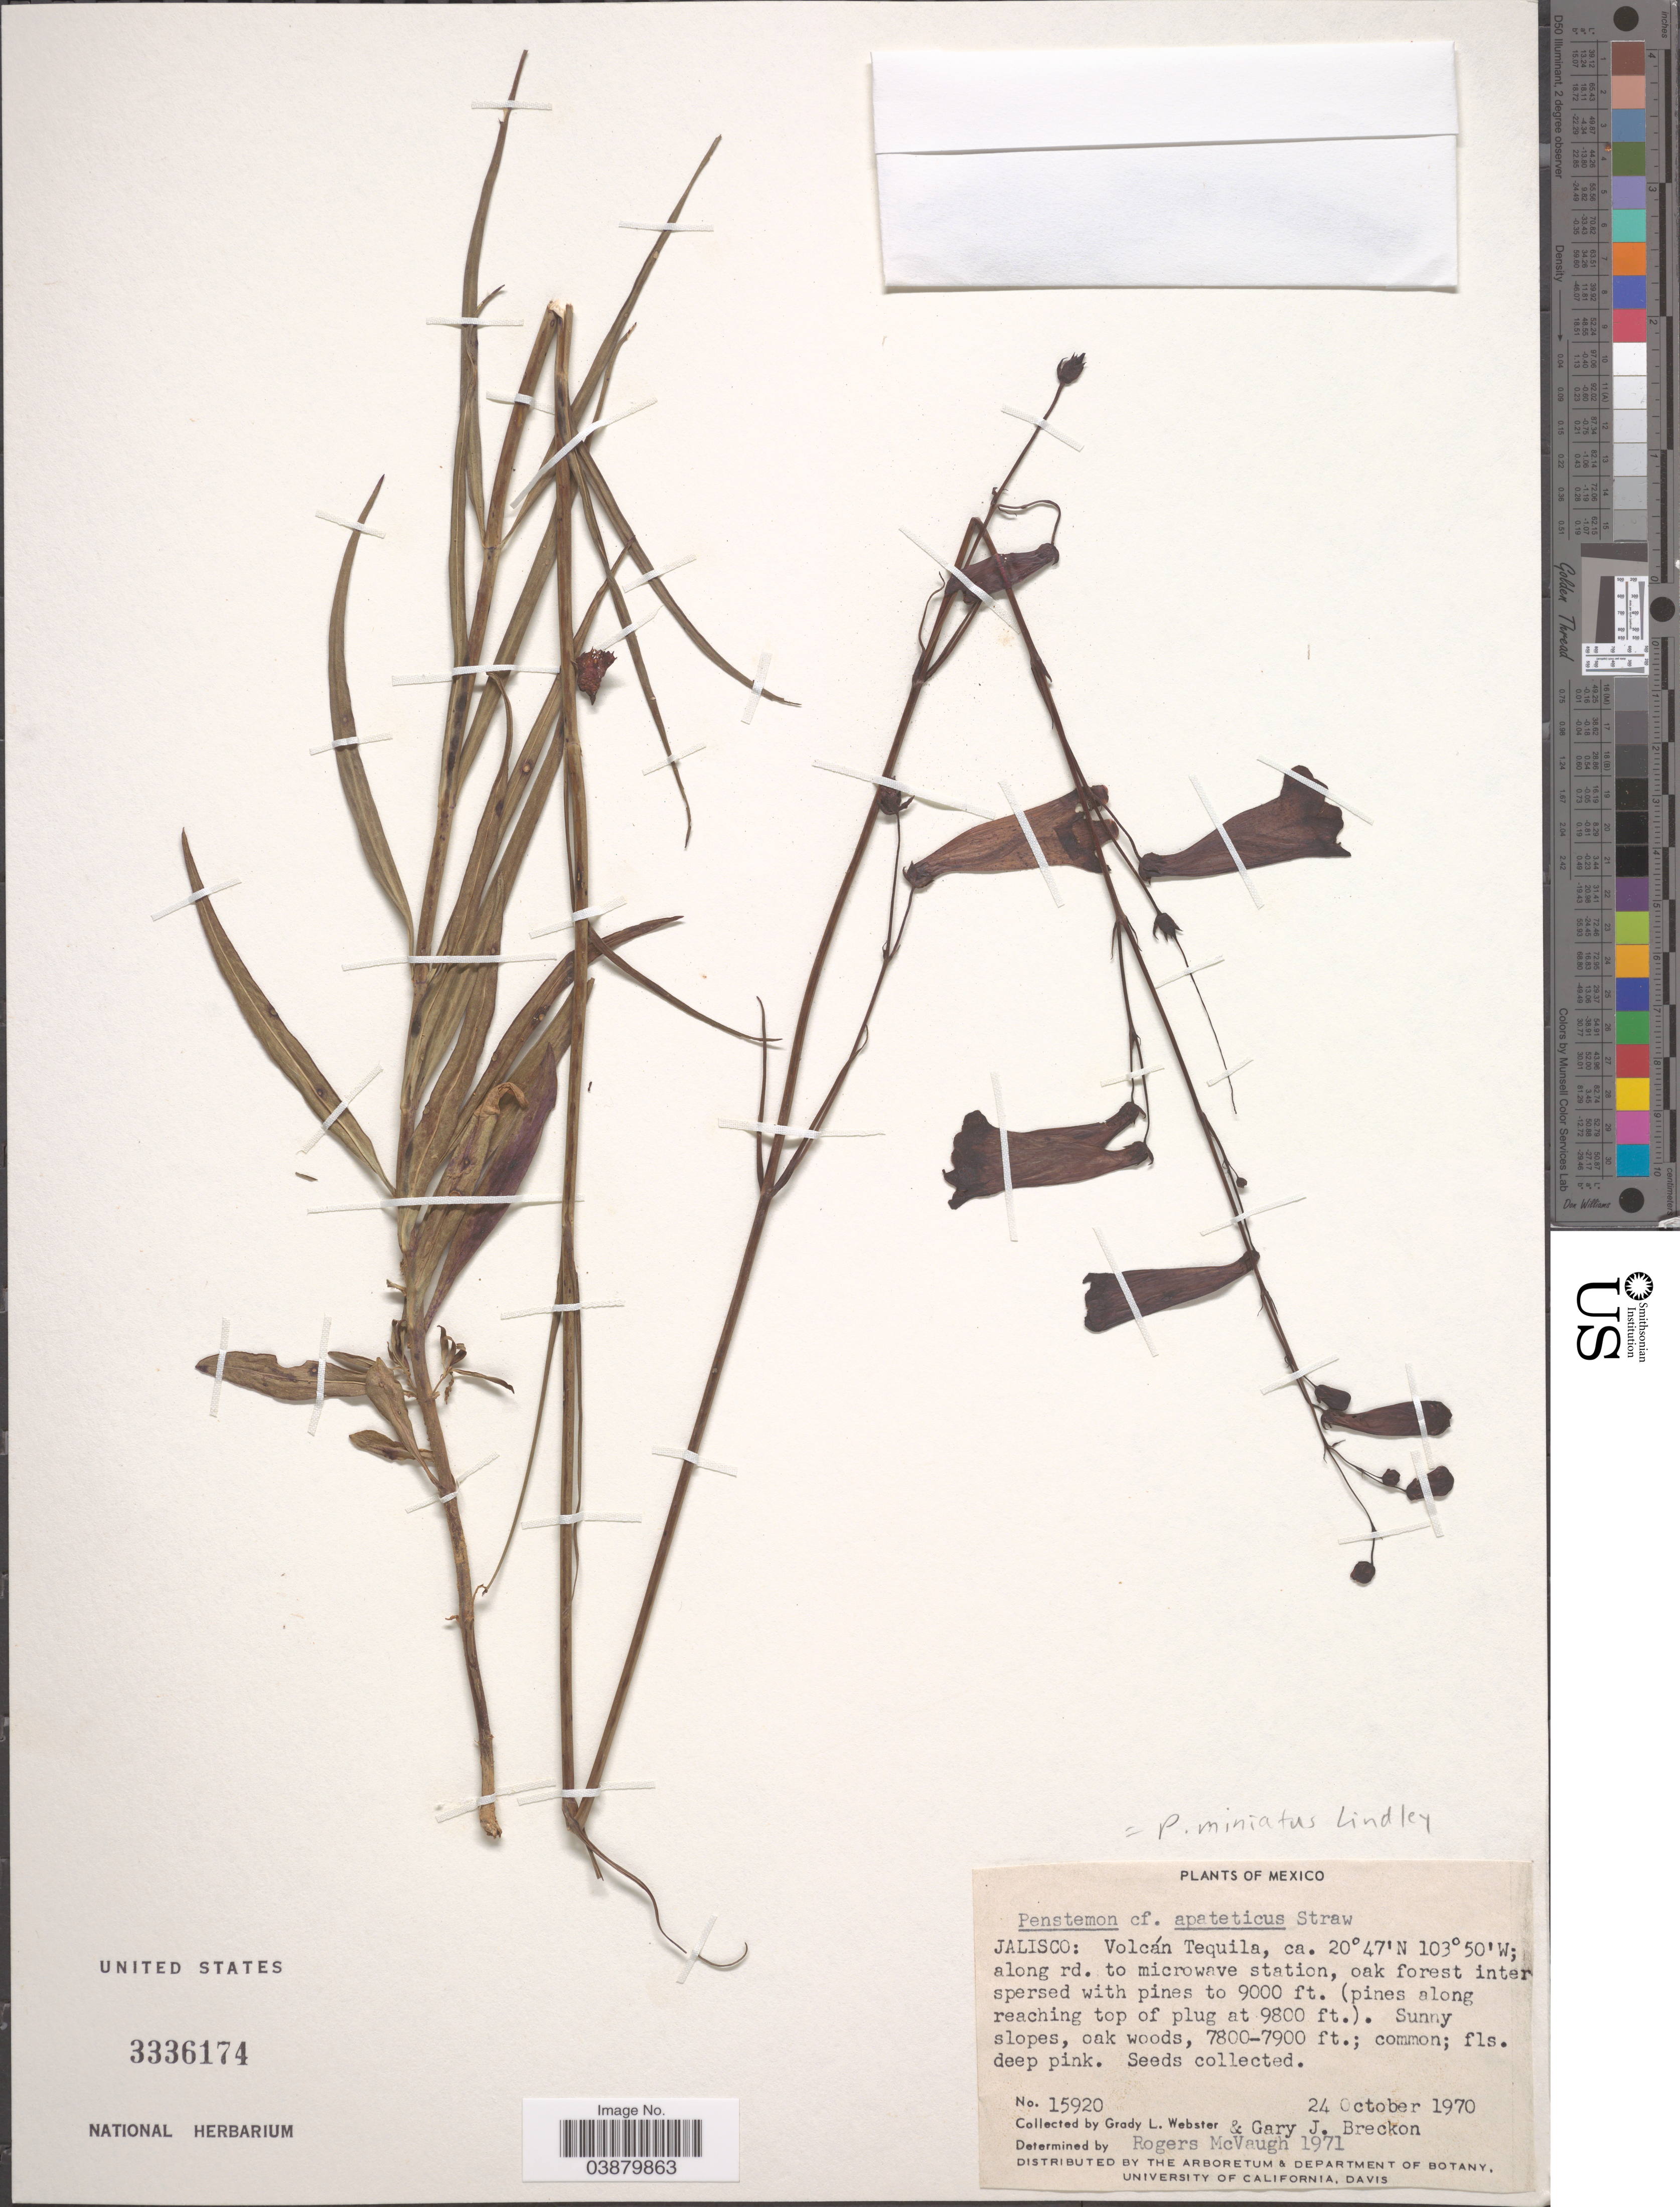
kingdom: Plantae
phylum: Tracheophyta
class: Magnoliopsida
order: Lamiales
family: Plantaginaceae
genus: Penstemon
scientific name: Penstemon miniatus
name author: Lindl.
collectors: G. L. Webster & G. J. Breckon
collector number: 15920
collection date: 1970-10-24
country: Mexico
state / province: Jalisco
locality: Volcán Tequila, along rd. to microwave station.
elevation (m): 2377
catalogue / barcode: US 3336174